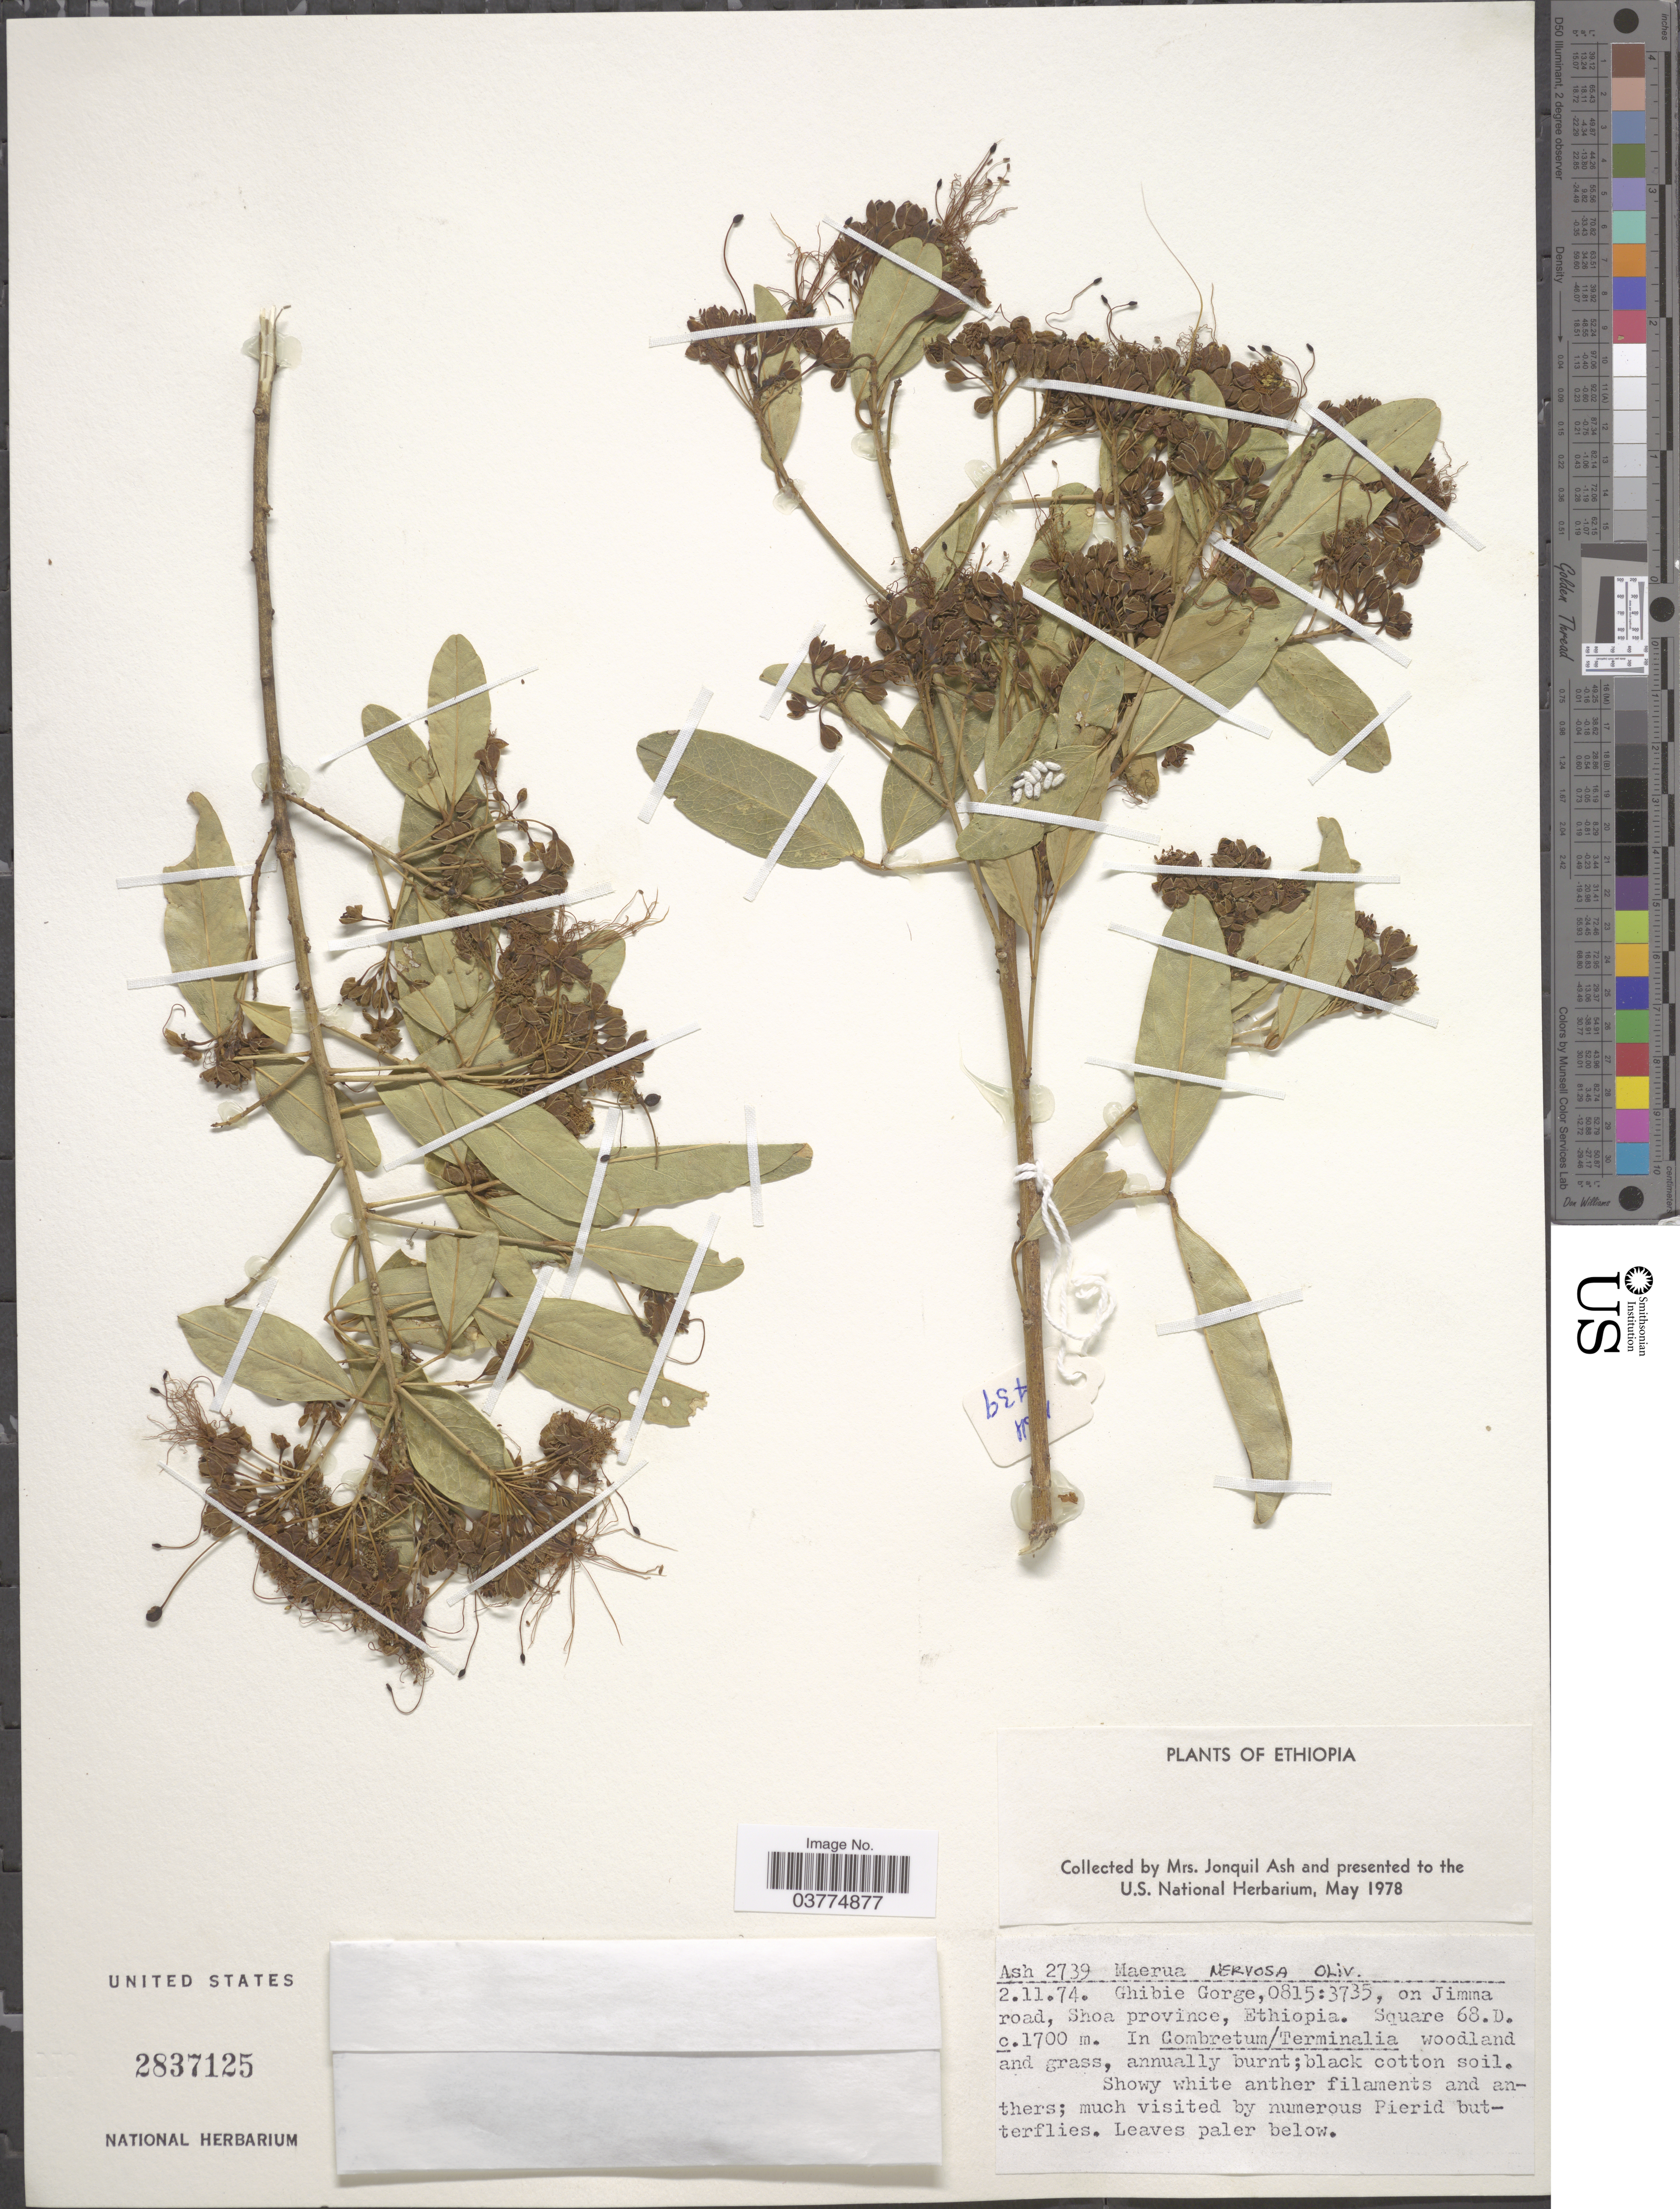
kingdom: Plantae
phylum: Tracheophyta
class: Magnoliopsida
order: Brassicales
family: Capparaceae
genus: Maerua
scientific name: Maerua nervosa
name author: Oliv.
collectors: J. Ash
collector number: Ash2739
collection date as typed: Transcribed d/m/y: 2/11/74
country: Ethiopia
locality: Ghibie Gorge, on Jimma road, Shoa province. Square 68. D.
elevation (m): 1700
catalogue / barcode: US 2837125